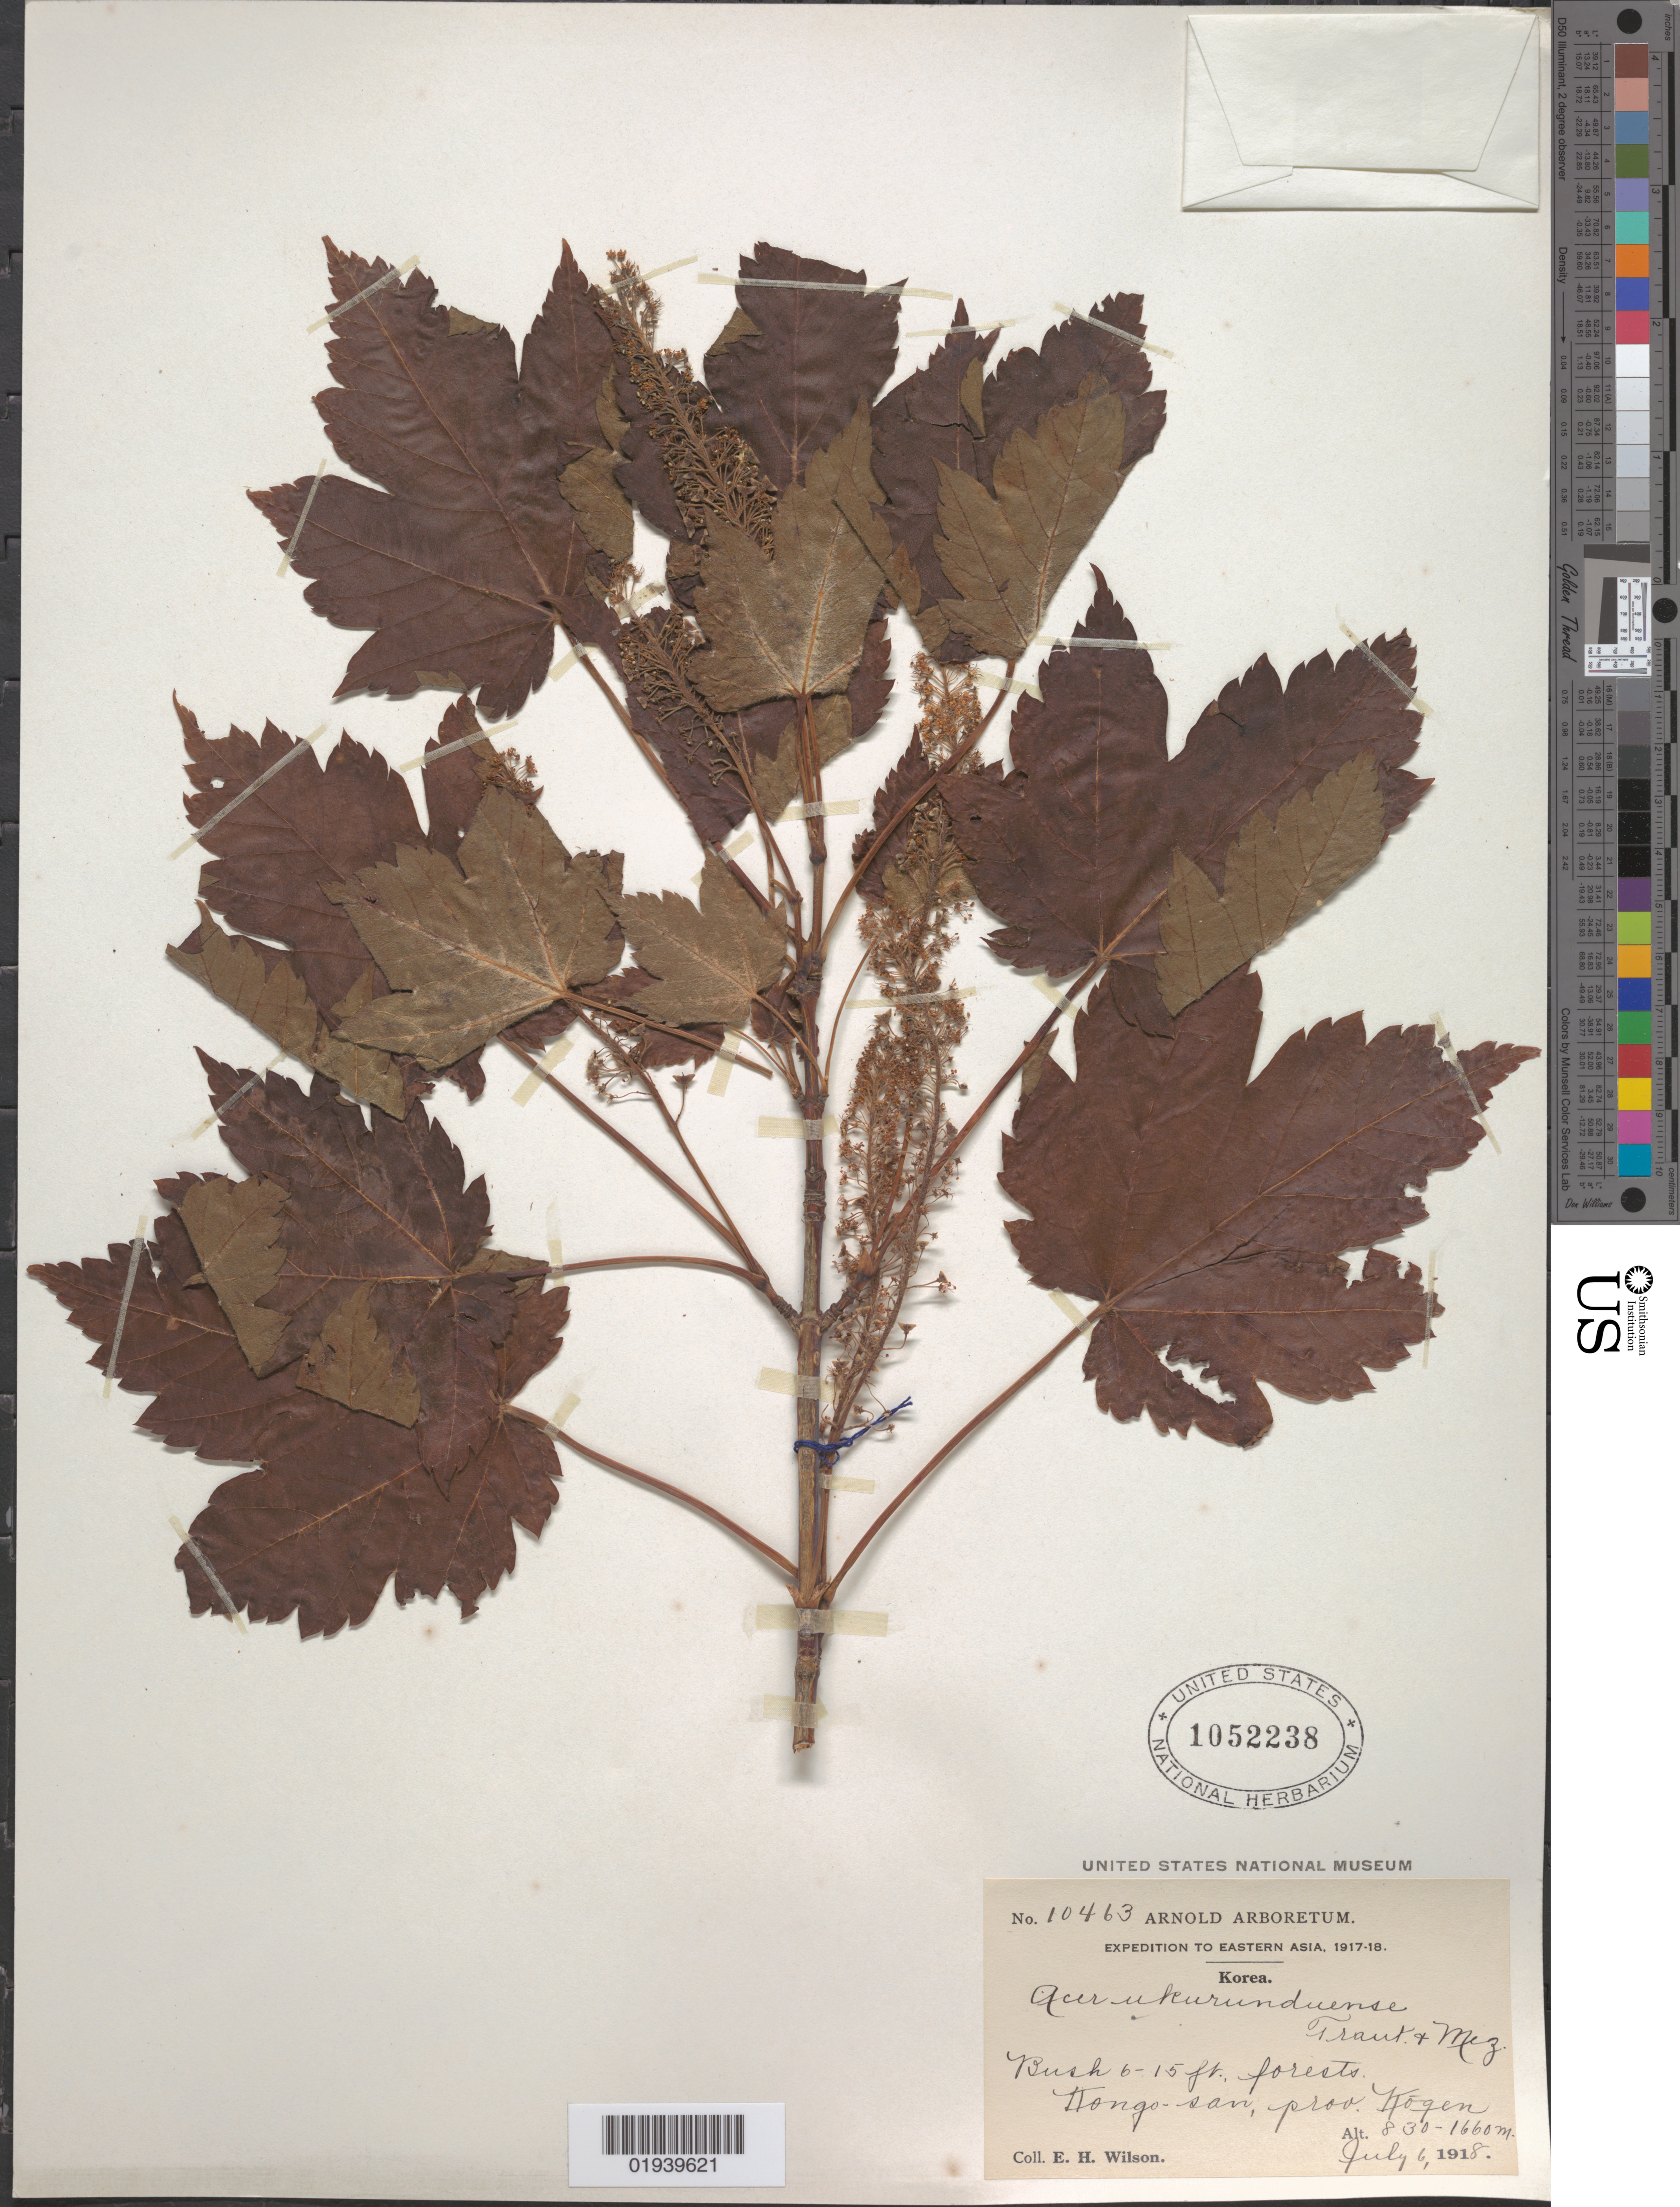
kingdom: Plantae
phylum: Tracheophyta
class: Magnoliopsida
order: Sapindales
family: Sapindaceae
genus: Acer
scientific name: Acer ukurunduense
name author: Trautv. & C.A. Mey.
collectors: E. H. Wilson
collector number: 10463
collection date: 1918-07-06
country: North Korea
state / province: Kangwon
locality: Kongo-san, Prov. Kogen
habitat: Forests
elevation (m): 830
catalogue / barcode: US 1052238